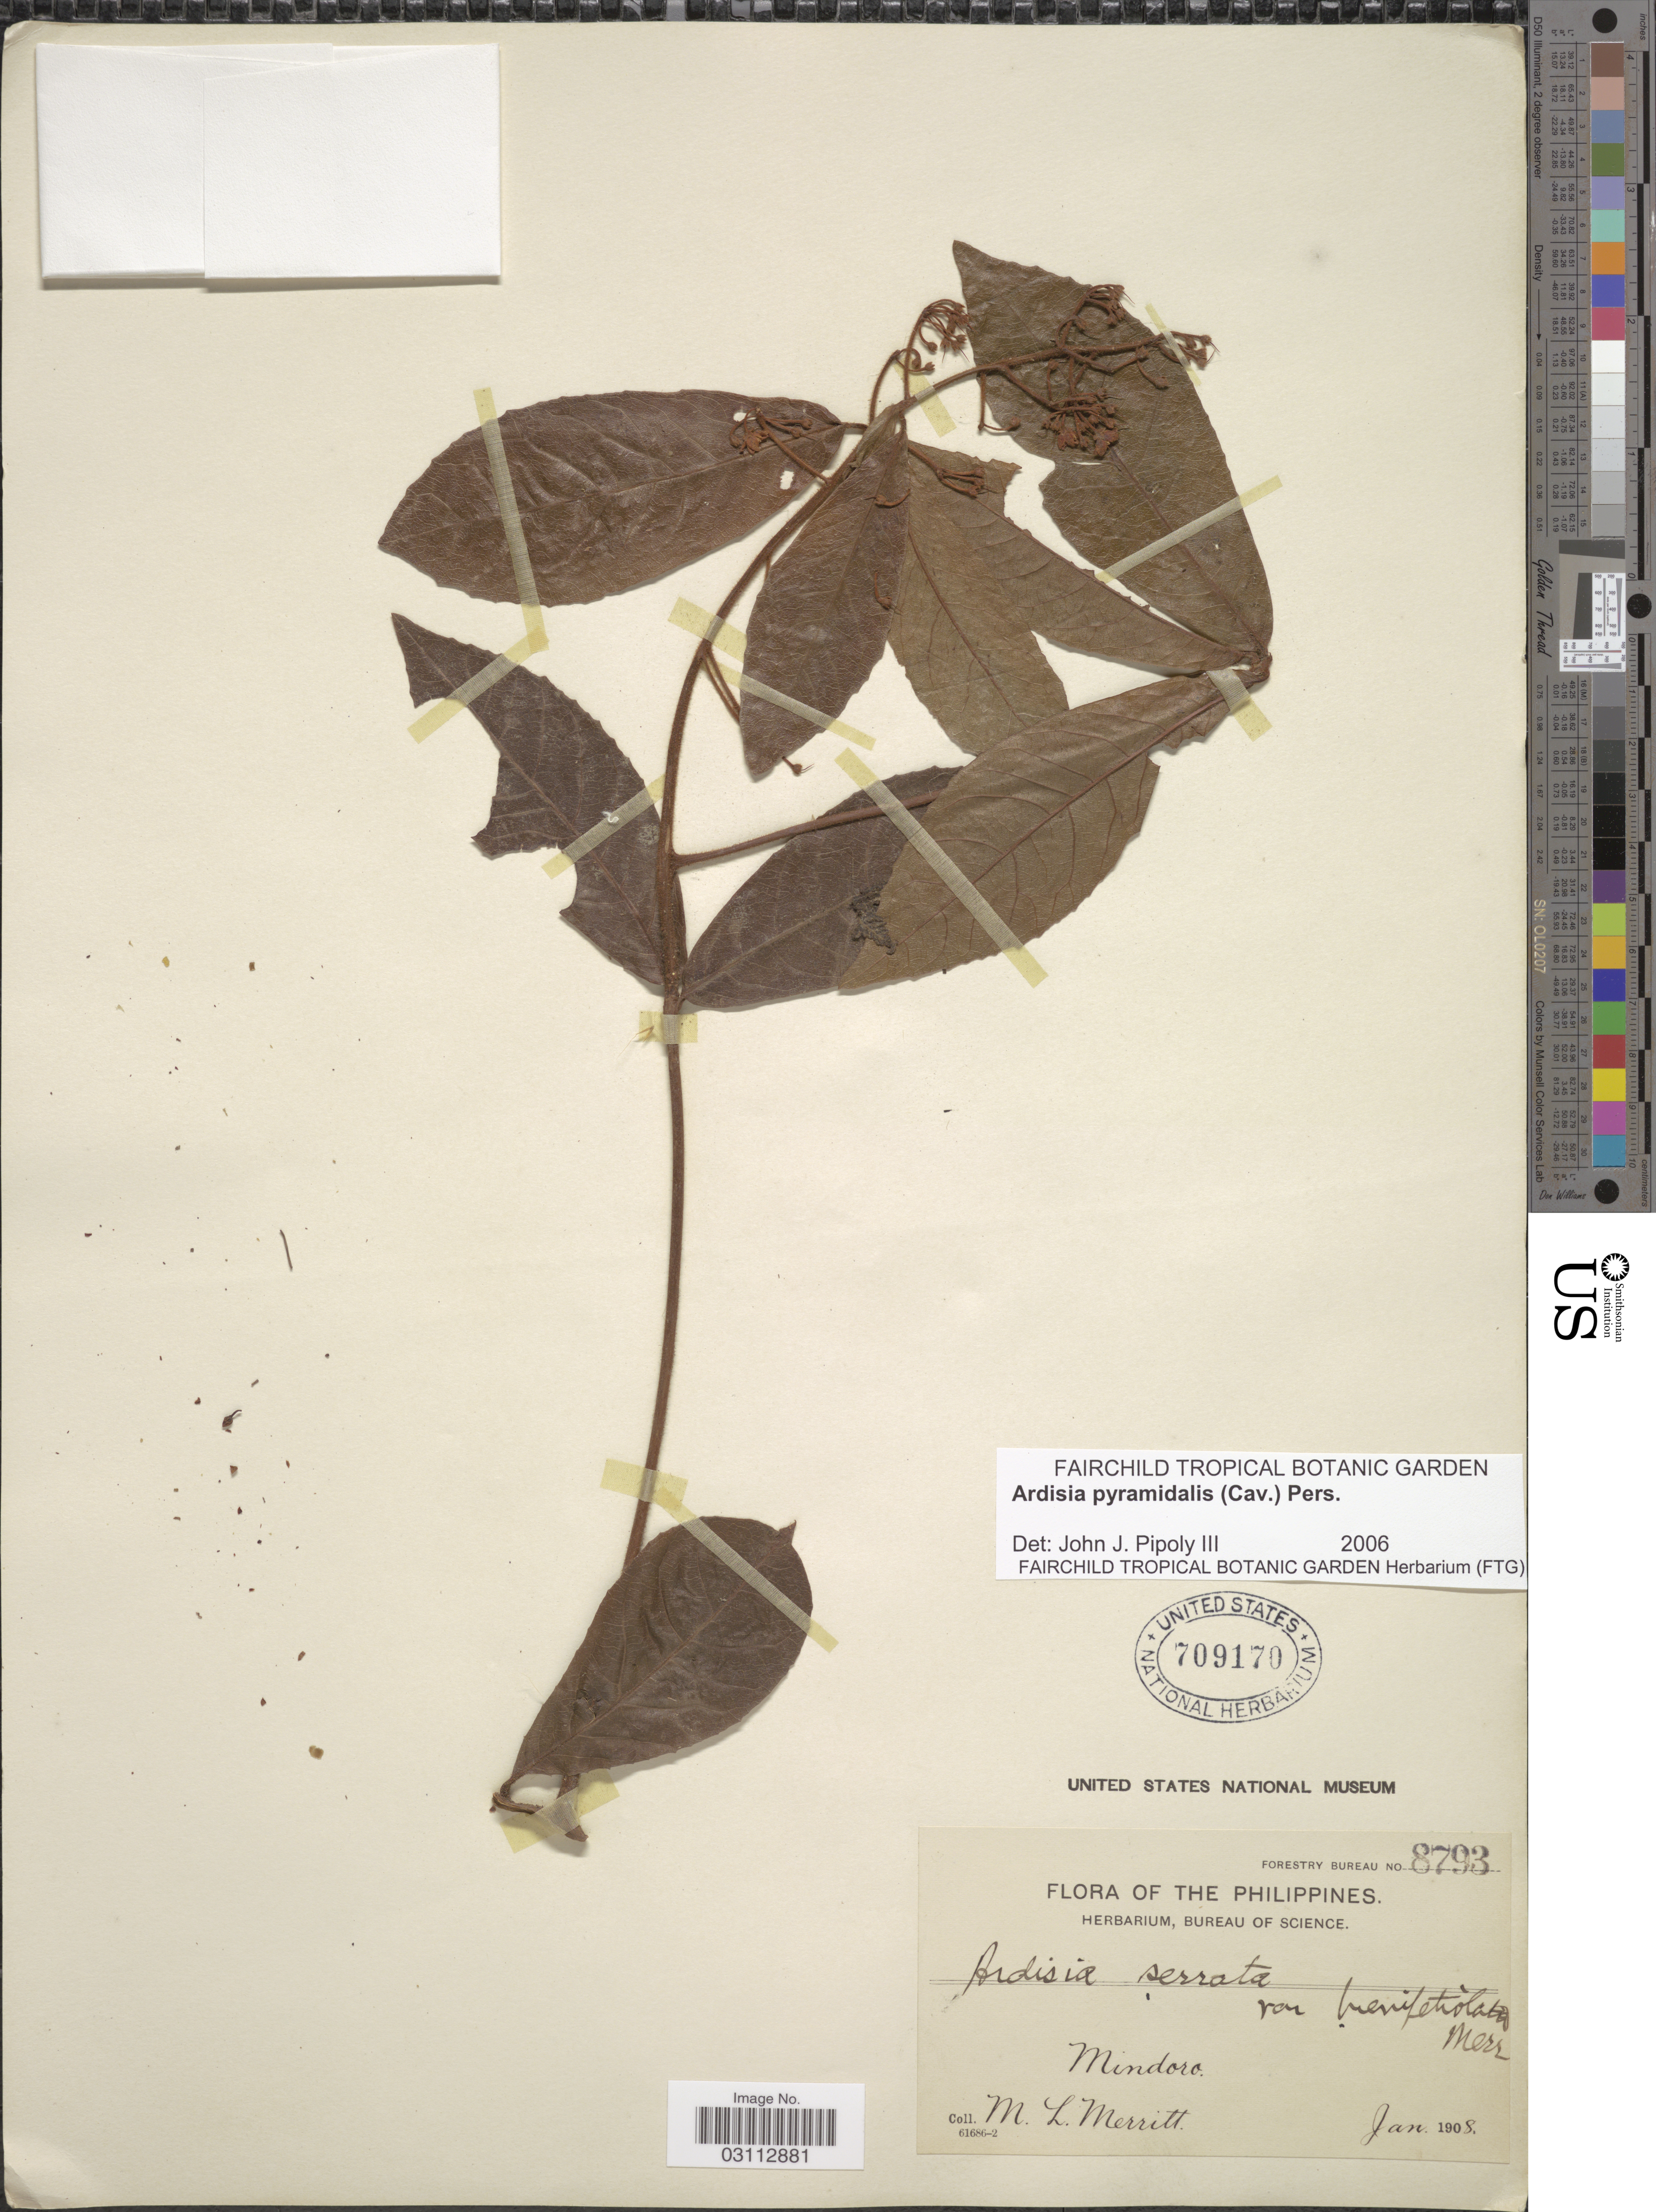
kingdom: Plantae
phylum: Tracheophyta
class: Magnoliopsida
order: Ericales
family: Primulaceae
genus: Ardisia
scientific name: Ardisia pyramidalis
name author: (Cav.) Pers.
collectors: M. L. Merritt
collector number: Forestry Bureau 8793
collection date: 1908-01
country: Philippines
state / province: Mimaropa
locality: Mindoro.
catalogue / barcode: US 709170